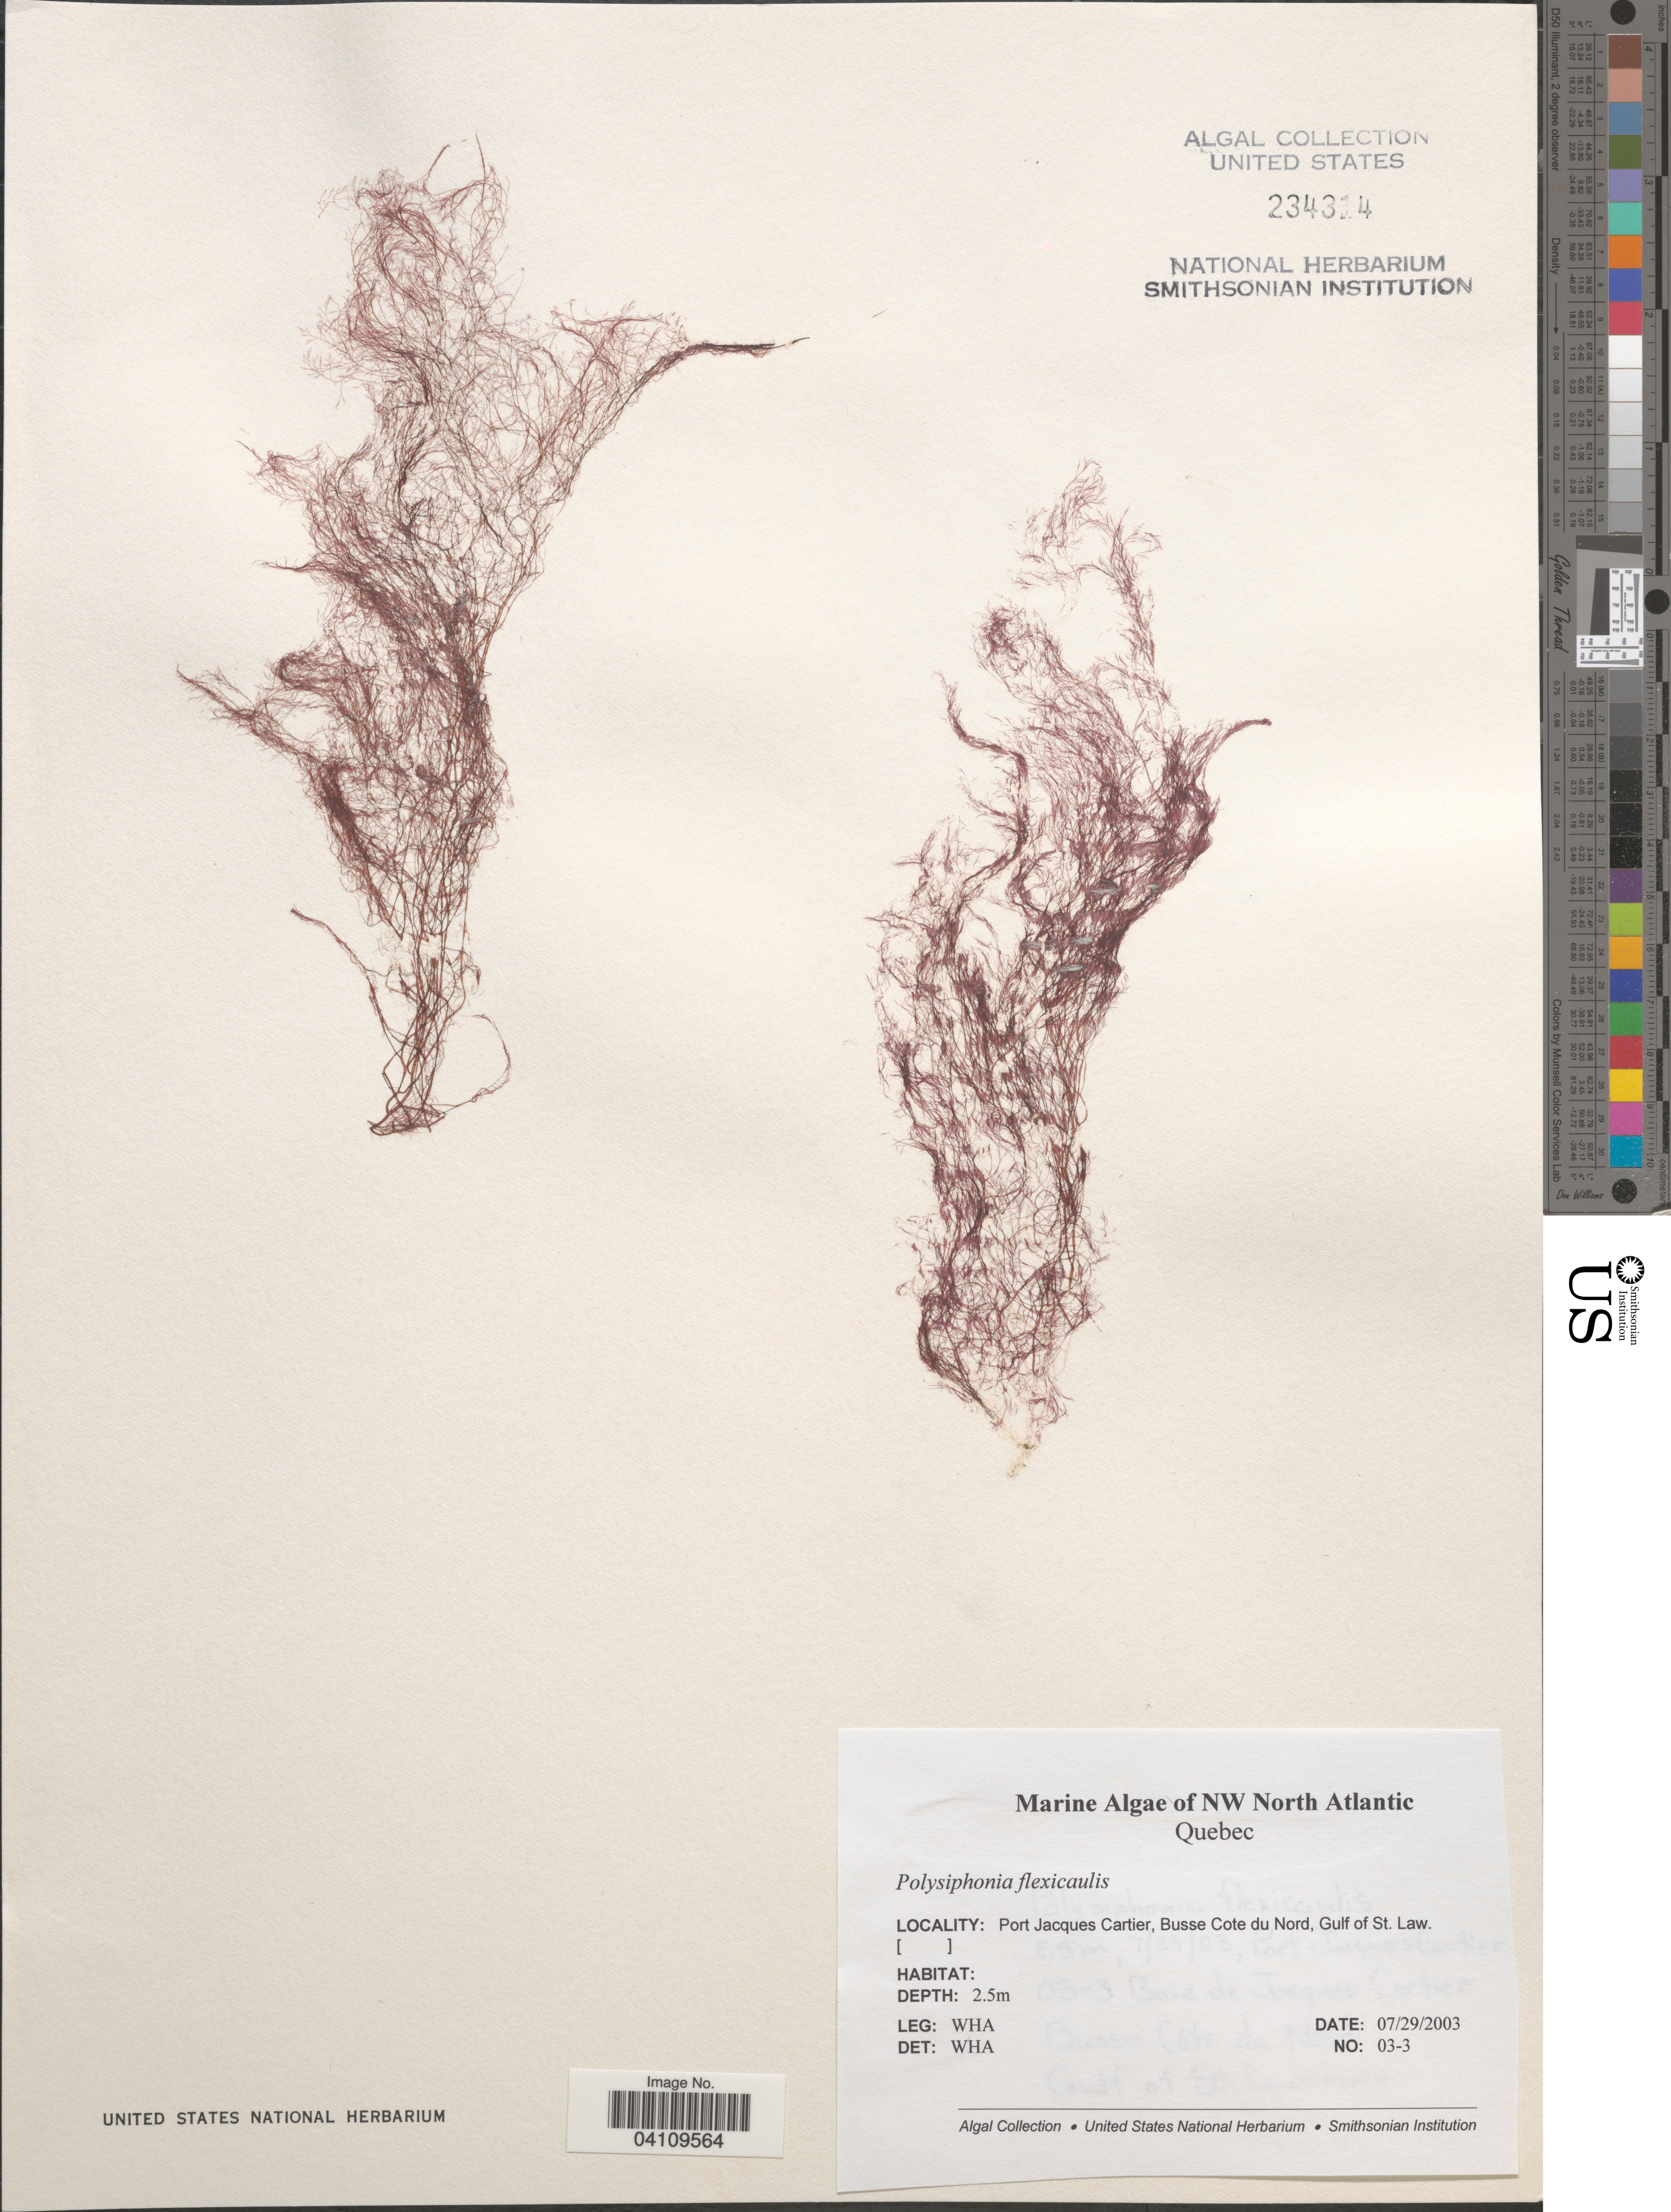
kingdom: Plantae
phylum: Rhodophyta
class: Florideophyceae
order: Ceramiales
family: Rhodomelaceae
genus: Leptosiphonia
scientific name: Leptosiphonia flexicaulis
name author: (Harv.) Savoie & G.W. Saunders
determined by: Algae name updating Project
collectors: W. H. Adey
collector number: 03-3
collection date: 2003-07-29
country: Canada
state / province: Quebec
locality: NW North Atlantic. Port Jacques Cartier, Busse Cote du Nord, Gulf of St. Law.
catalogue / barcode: US 234314